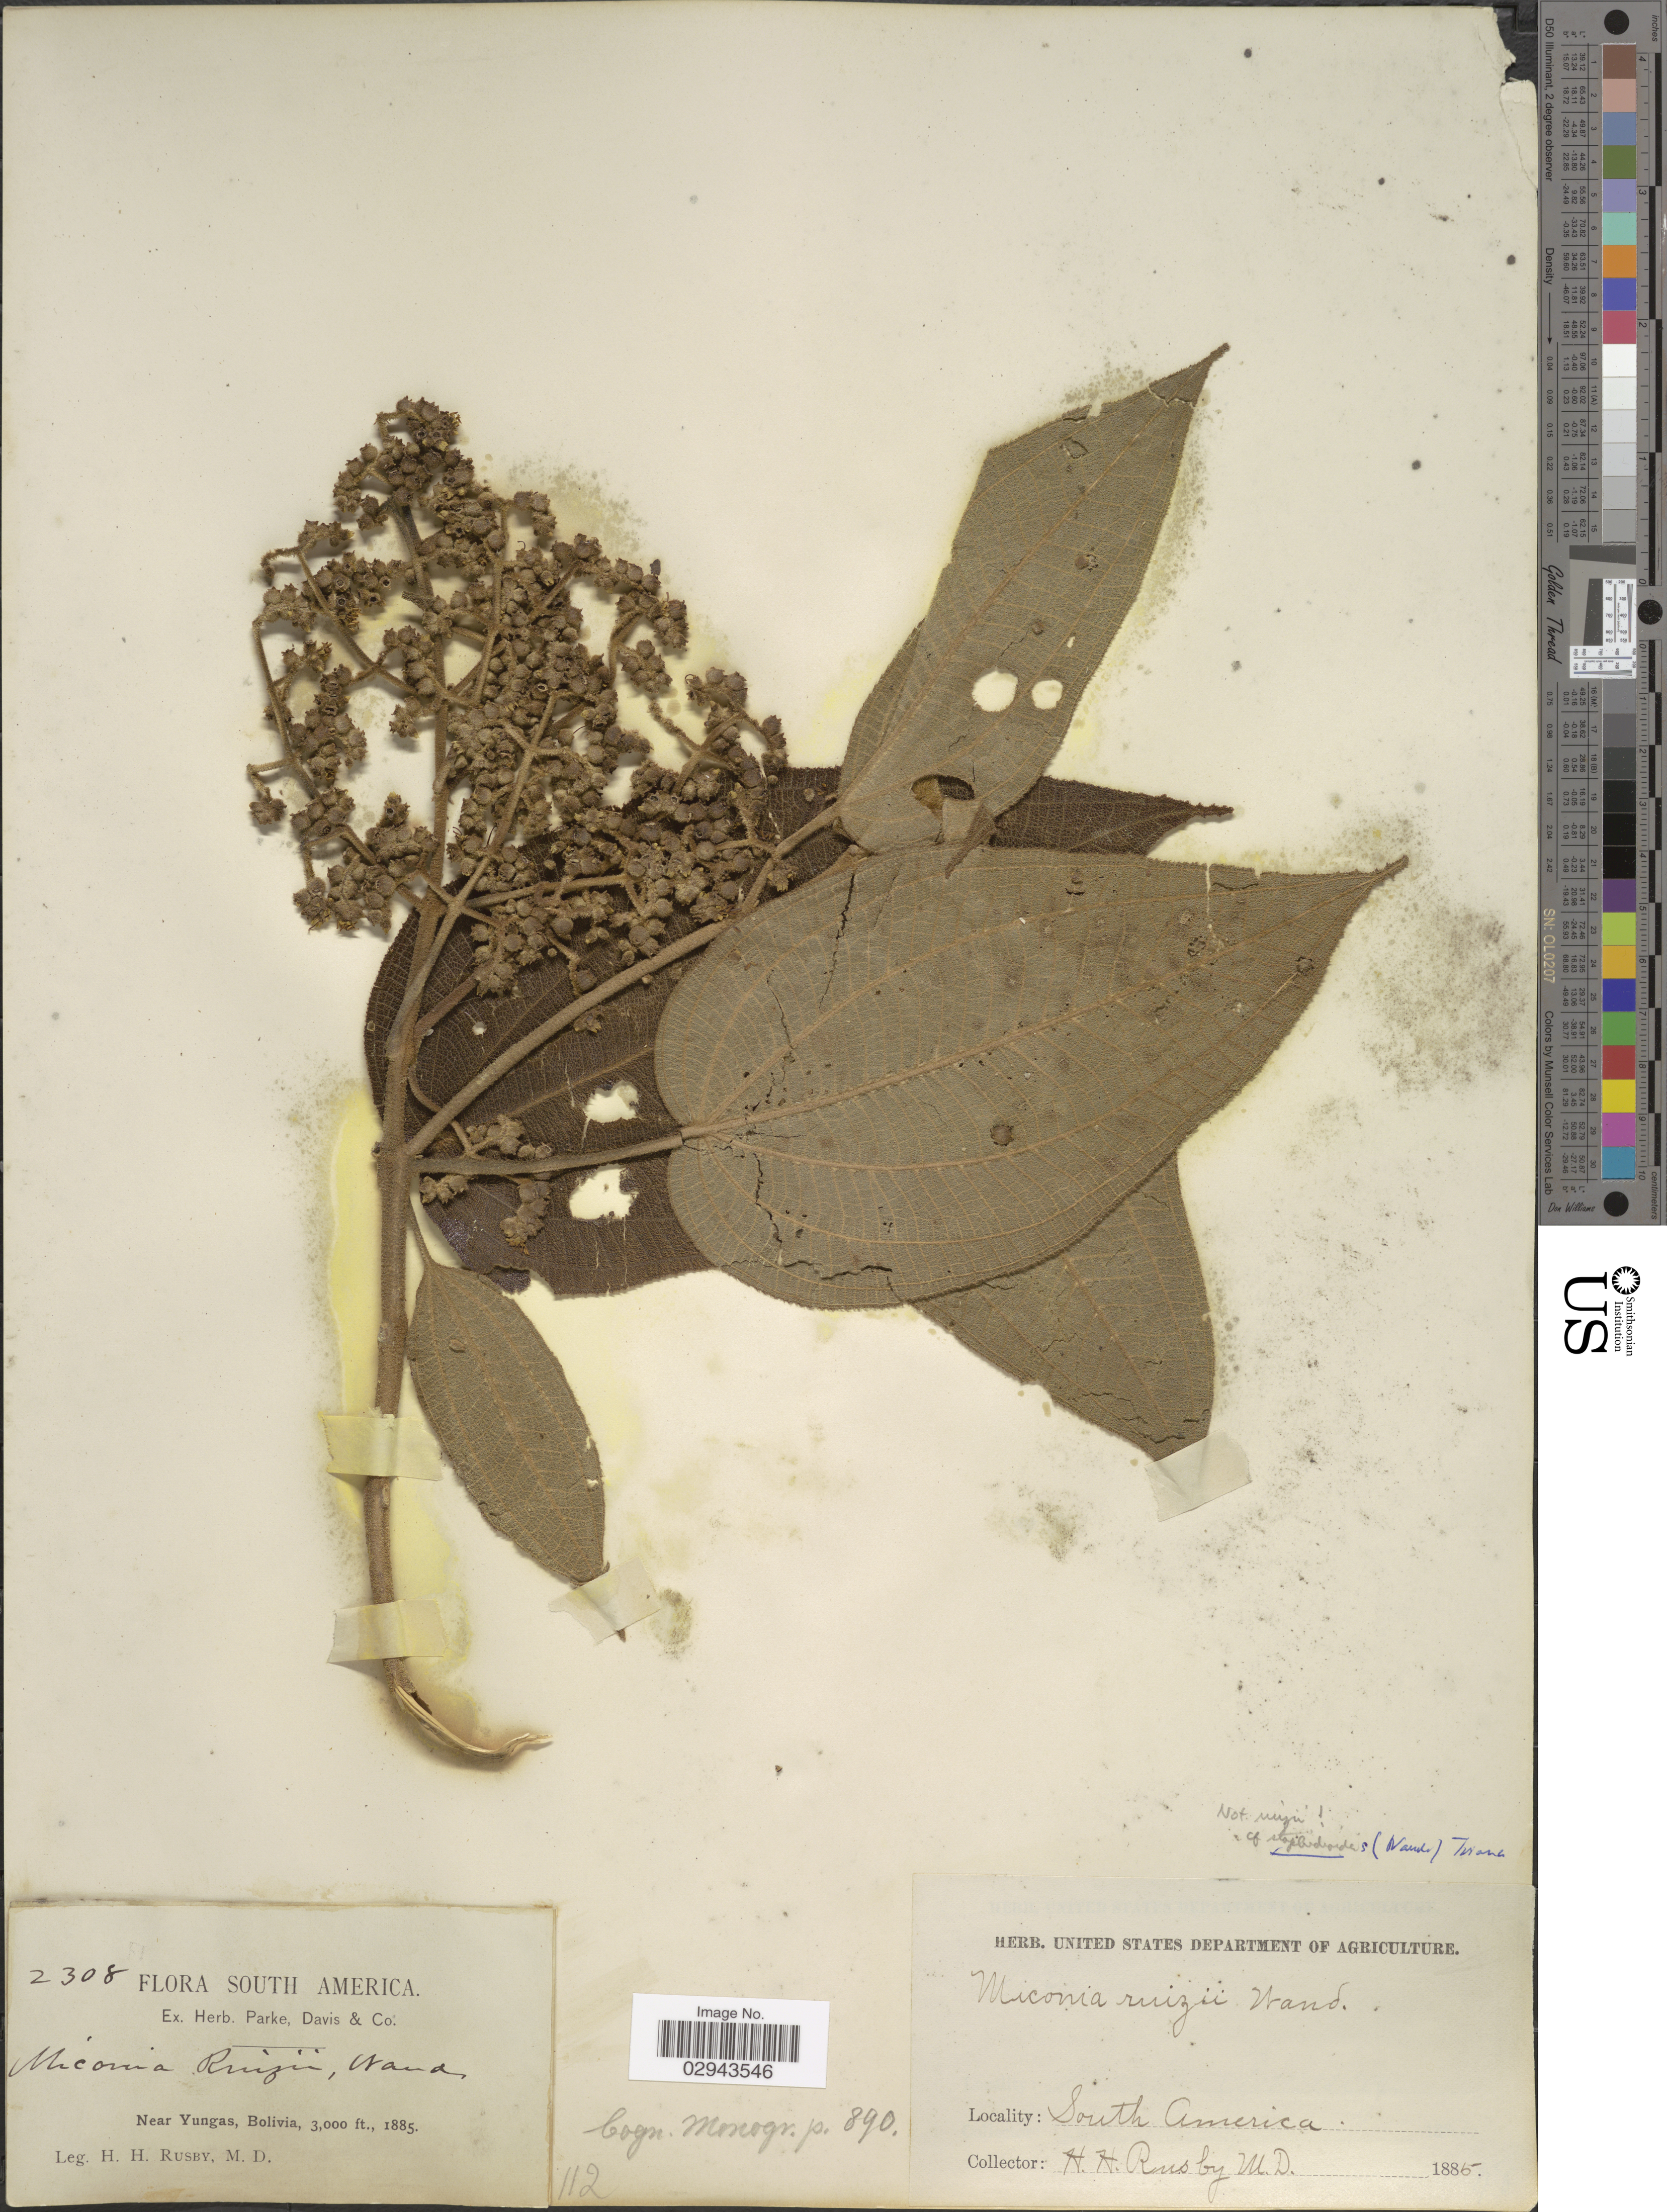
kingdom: Plantae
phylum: Tracheophyta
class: Magnoliopsida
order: Myrtales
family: Melastomataceae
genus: Miconia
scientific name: Miconia staphidioides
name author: (Naudin) Triana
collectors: H. H. Rusby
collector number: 2308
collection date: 1885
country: Bolivia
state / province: La Paz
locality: Near Yungas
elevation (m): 914